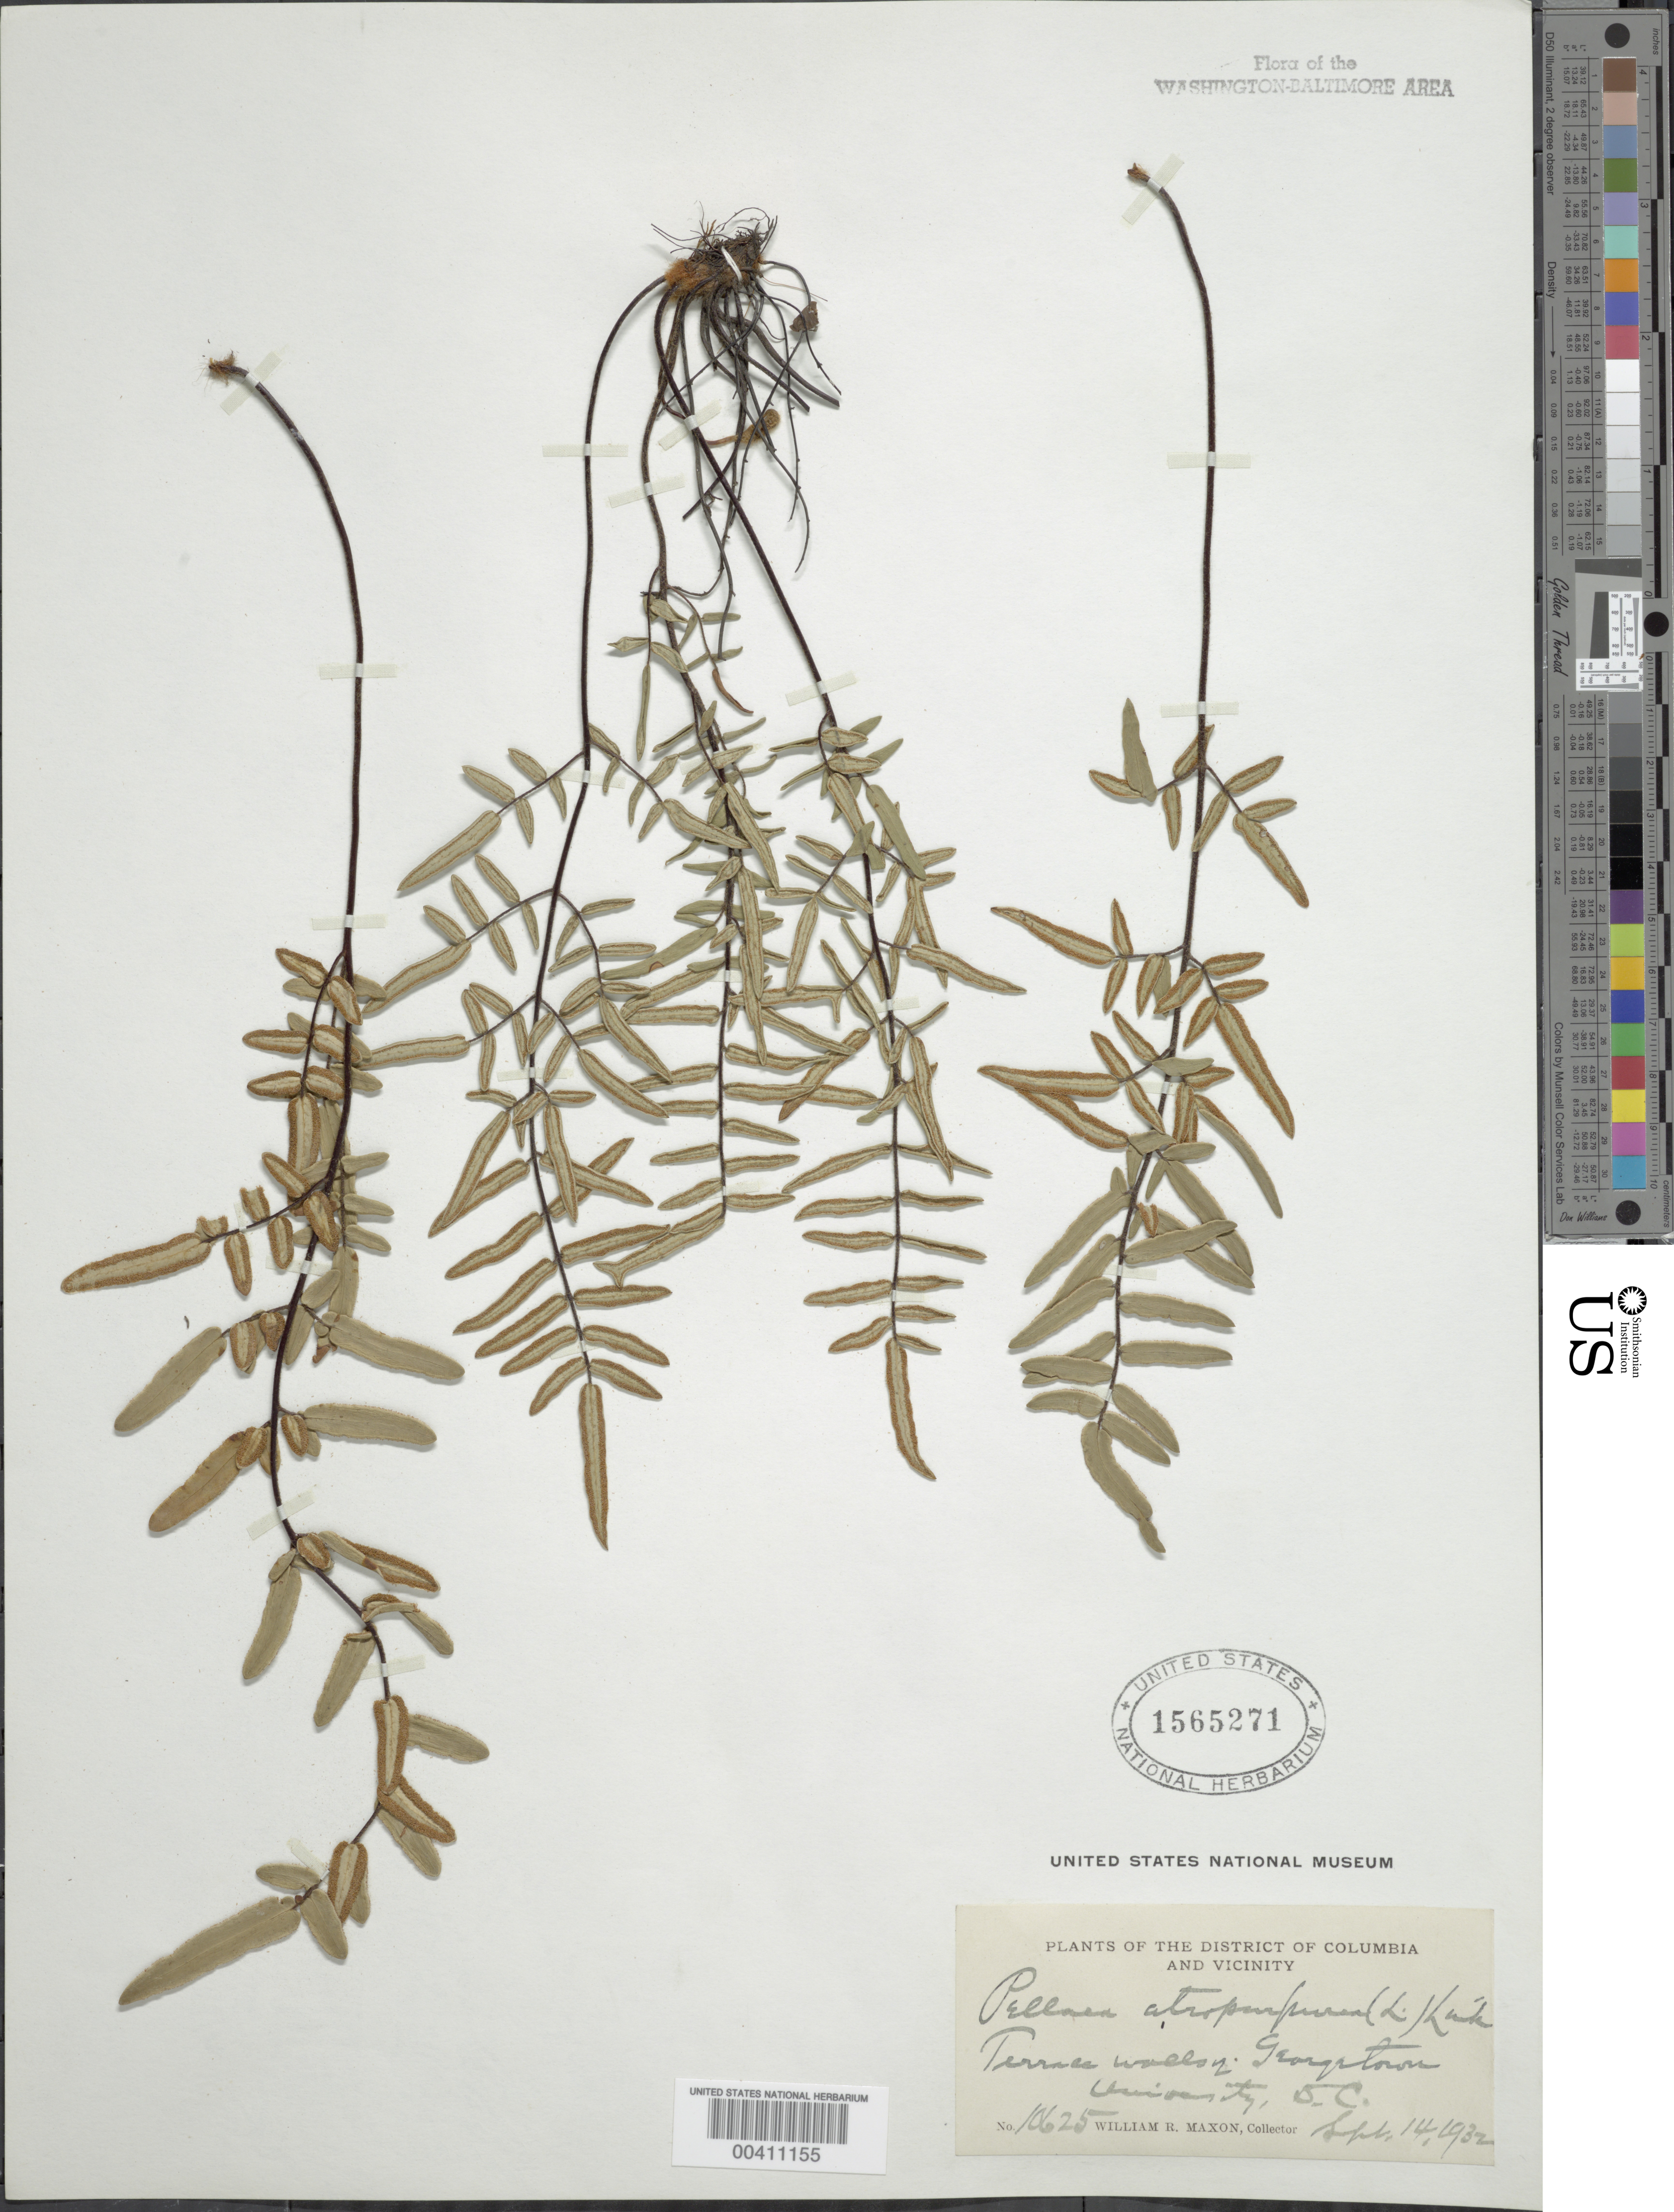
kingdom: Plantae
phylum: Tracheophyta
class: Polypodiopsida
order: Polypodiales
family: Pteridaceae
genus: Pellaea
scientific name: Pellaea atropurpurea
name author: (L.) Link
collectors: W. R. Maxon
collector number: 10625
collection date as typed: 14 Sep 1932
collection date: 1932-09-14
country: United States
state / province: District of Columbia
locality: Georgetown University Wall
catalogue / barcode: US 1565271